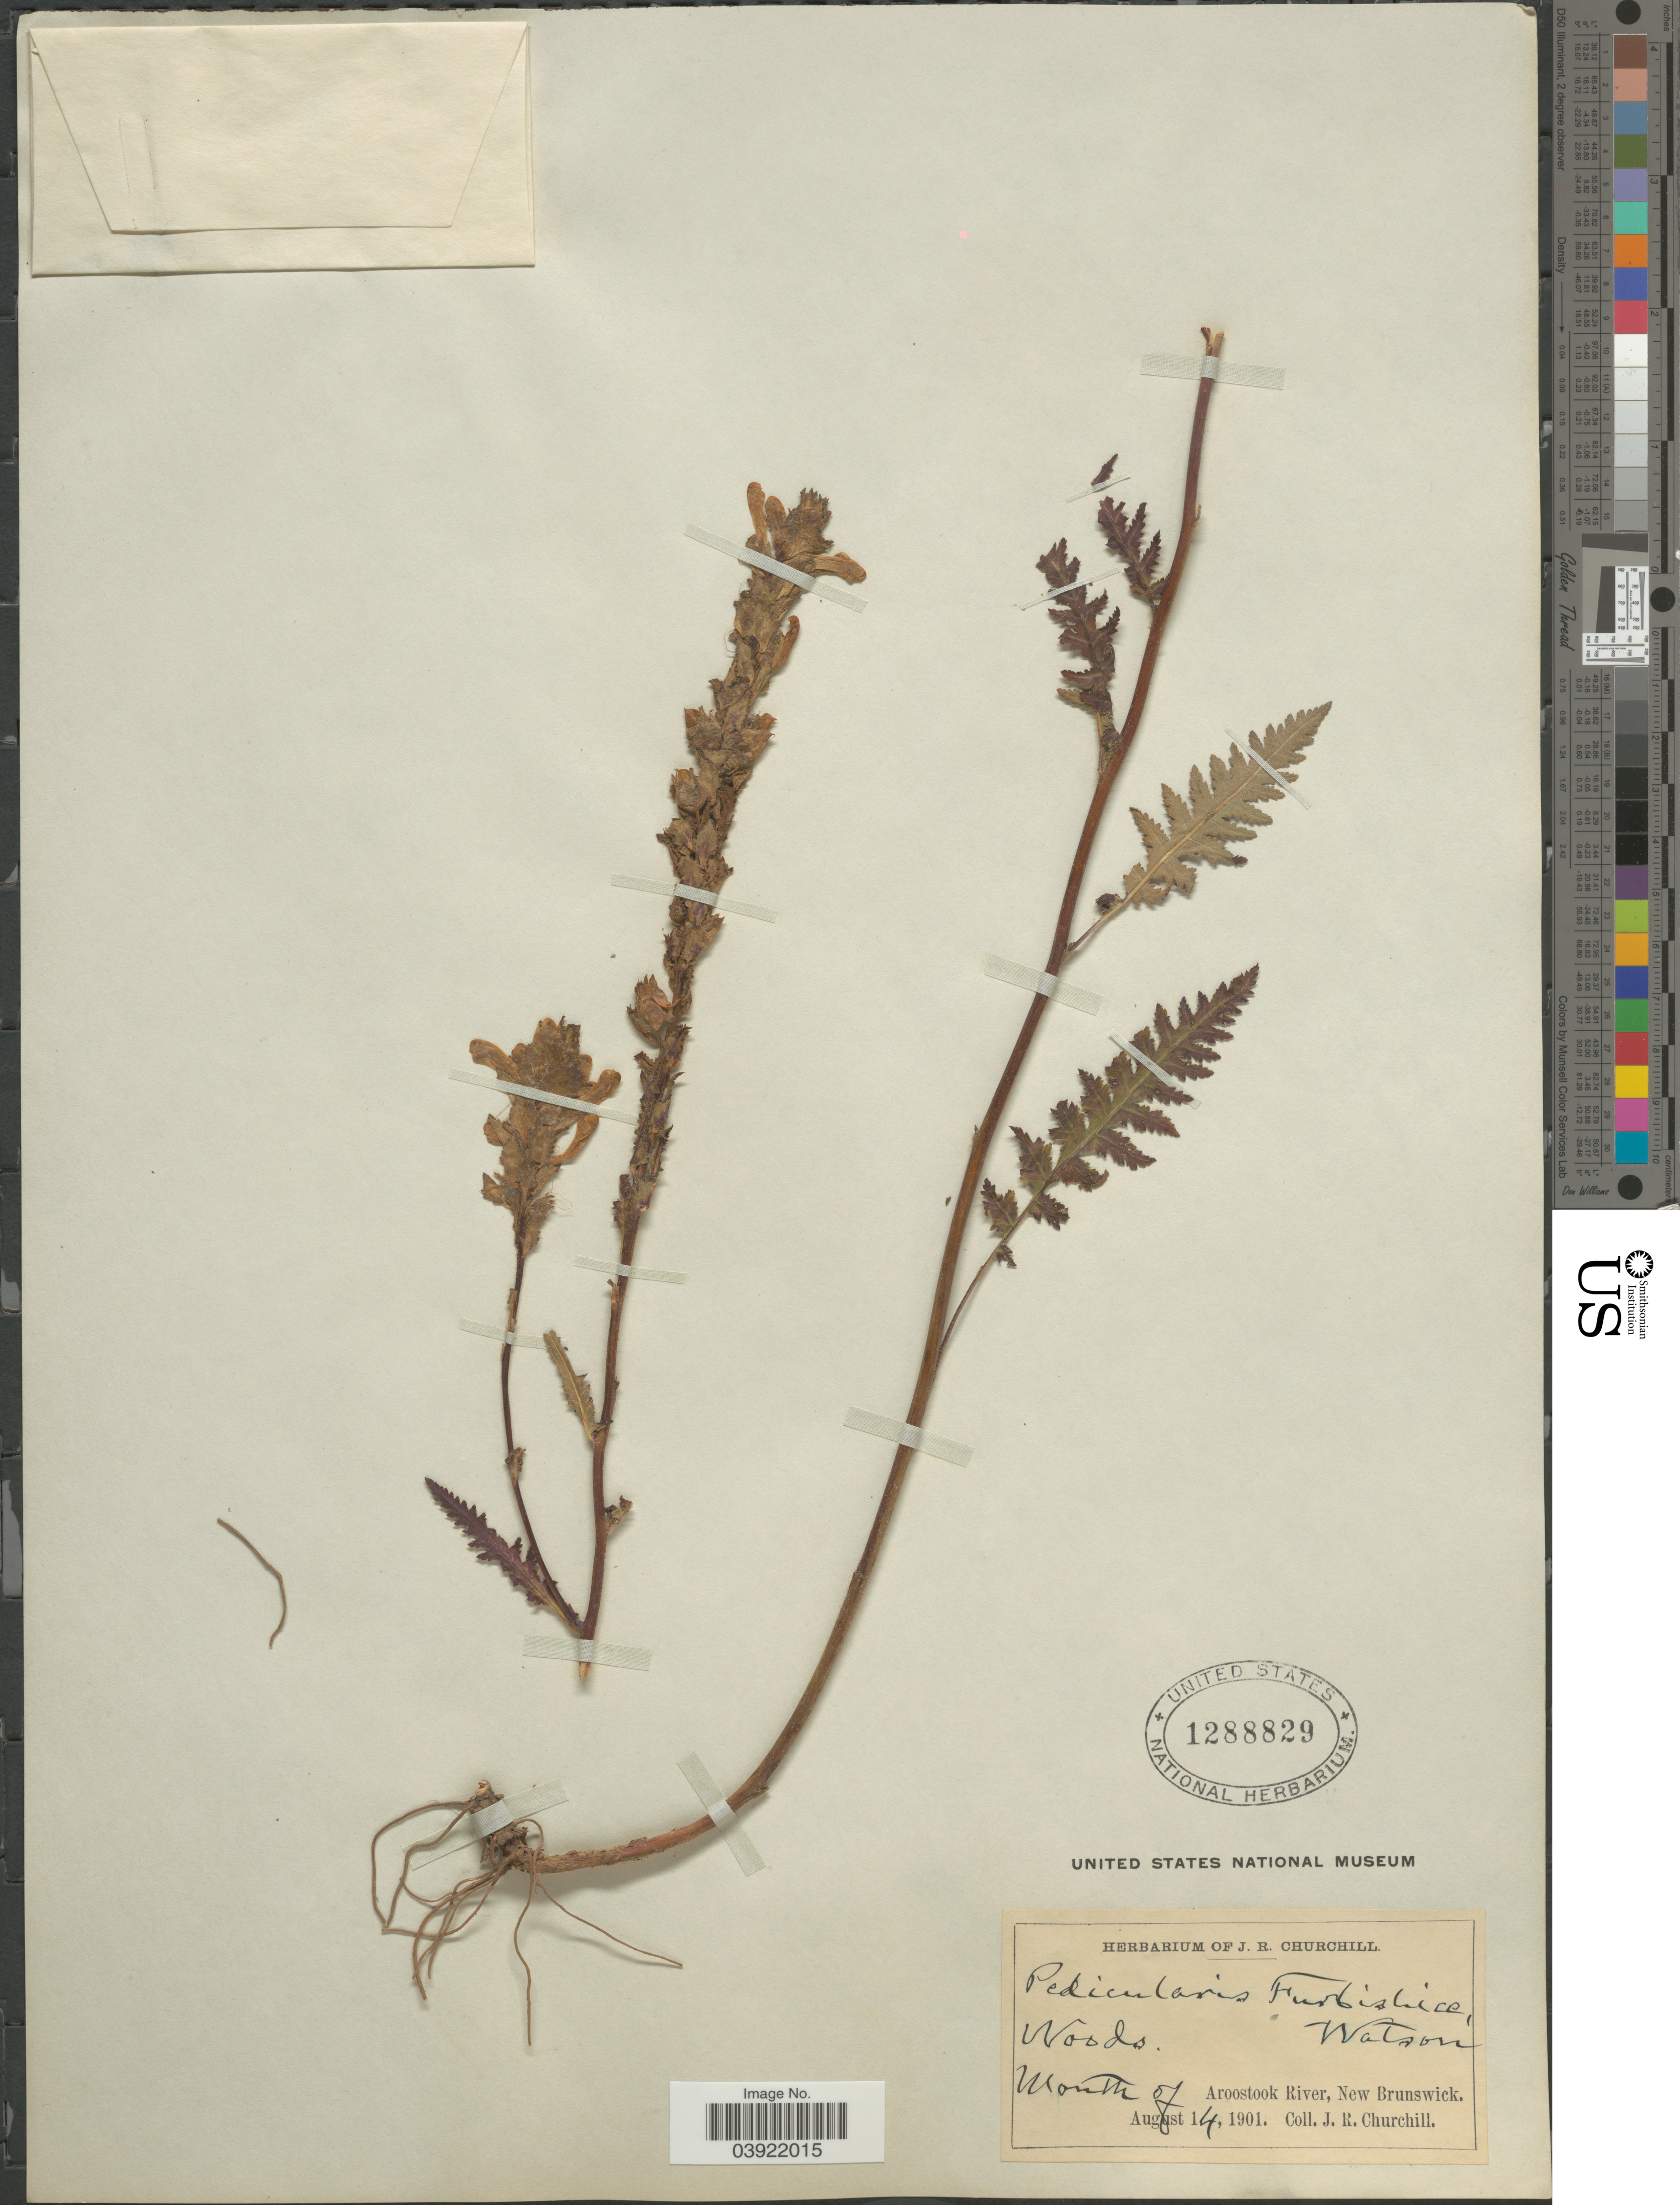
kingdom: Plantae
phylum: Tracheophyta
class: Magnoliopsida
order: Lamiales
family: Orobanchaceae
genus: Pedicularis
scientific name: Pedicularis furbishiae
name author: S. Watson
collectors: J. Churchill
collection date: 1901-08-14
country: Canada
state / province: New Brunswick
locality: Mouth of Aroostook River.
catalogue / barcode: US 1288829